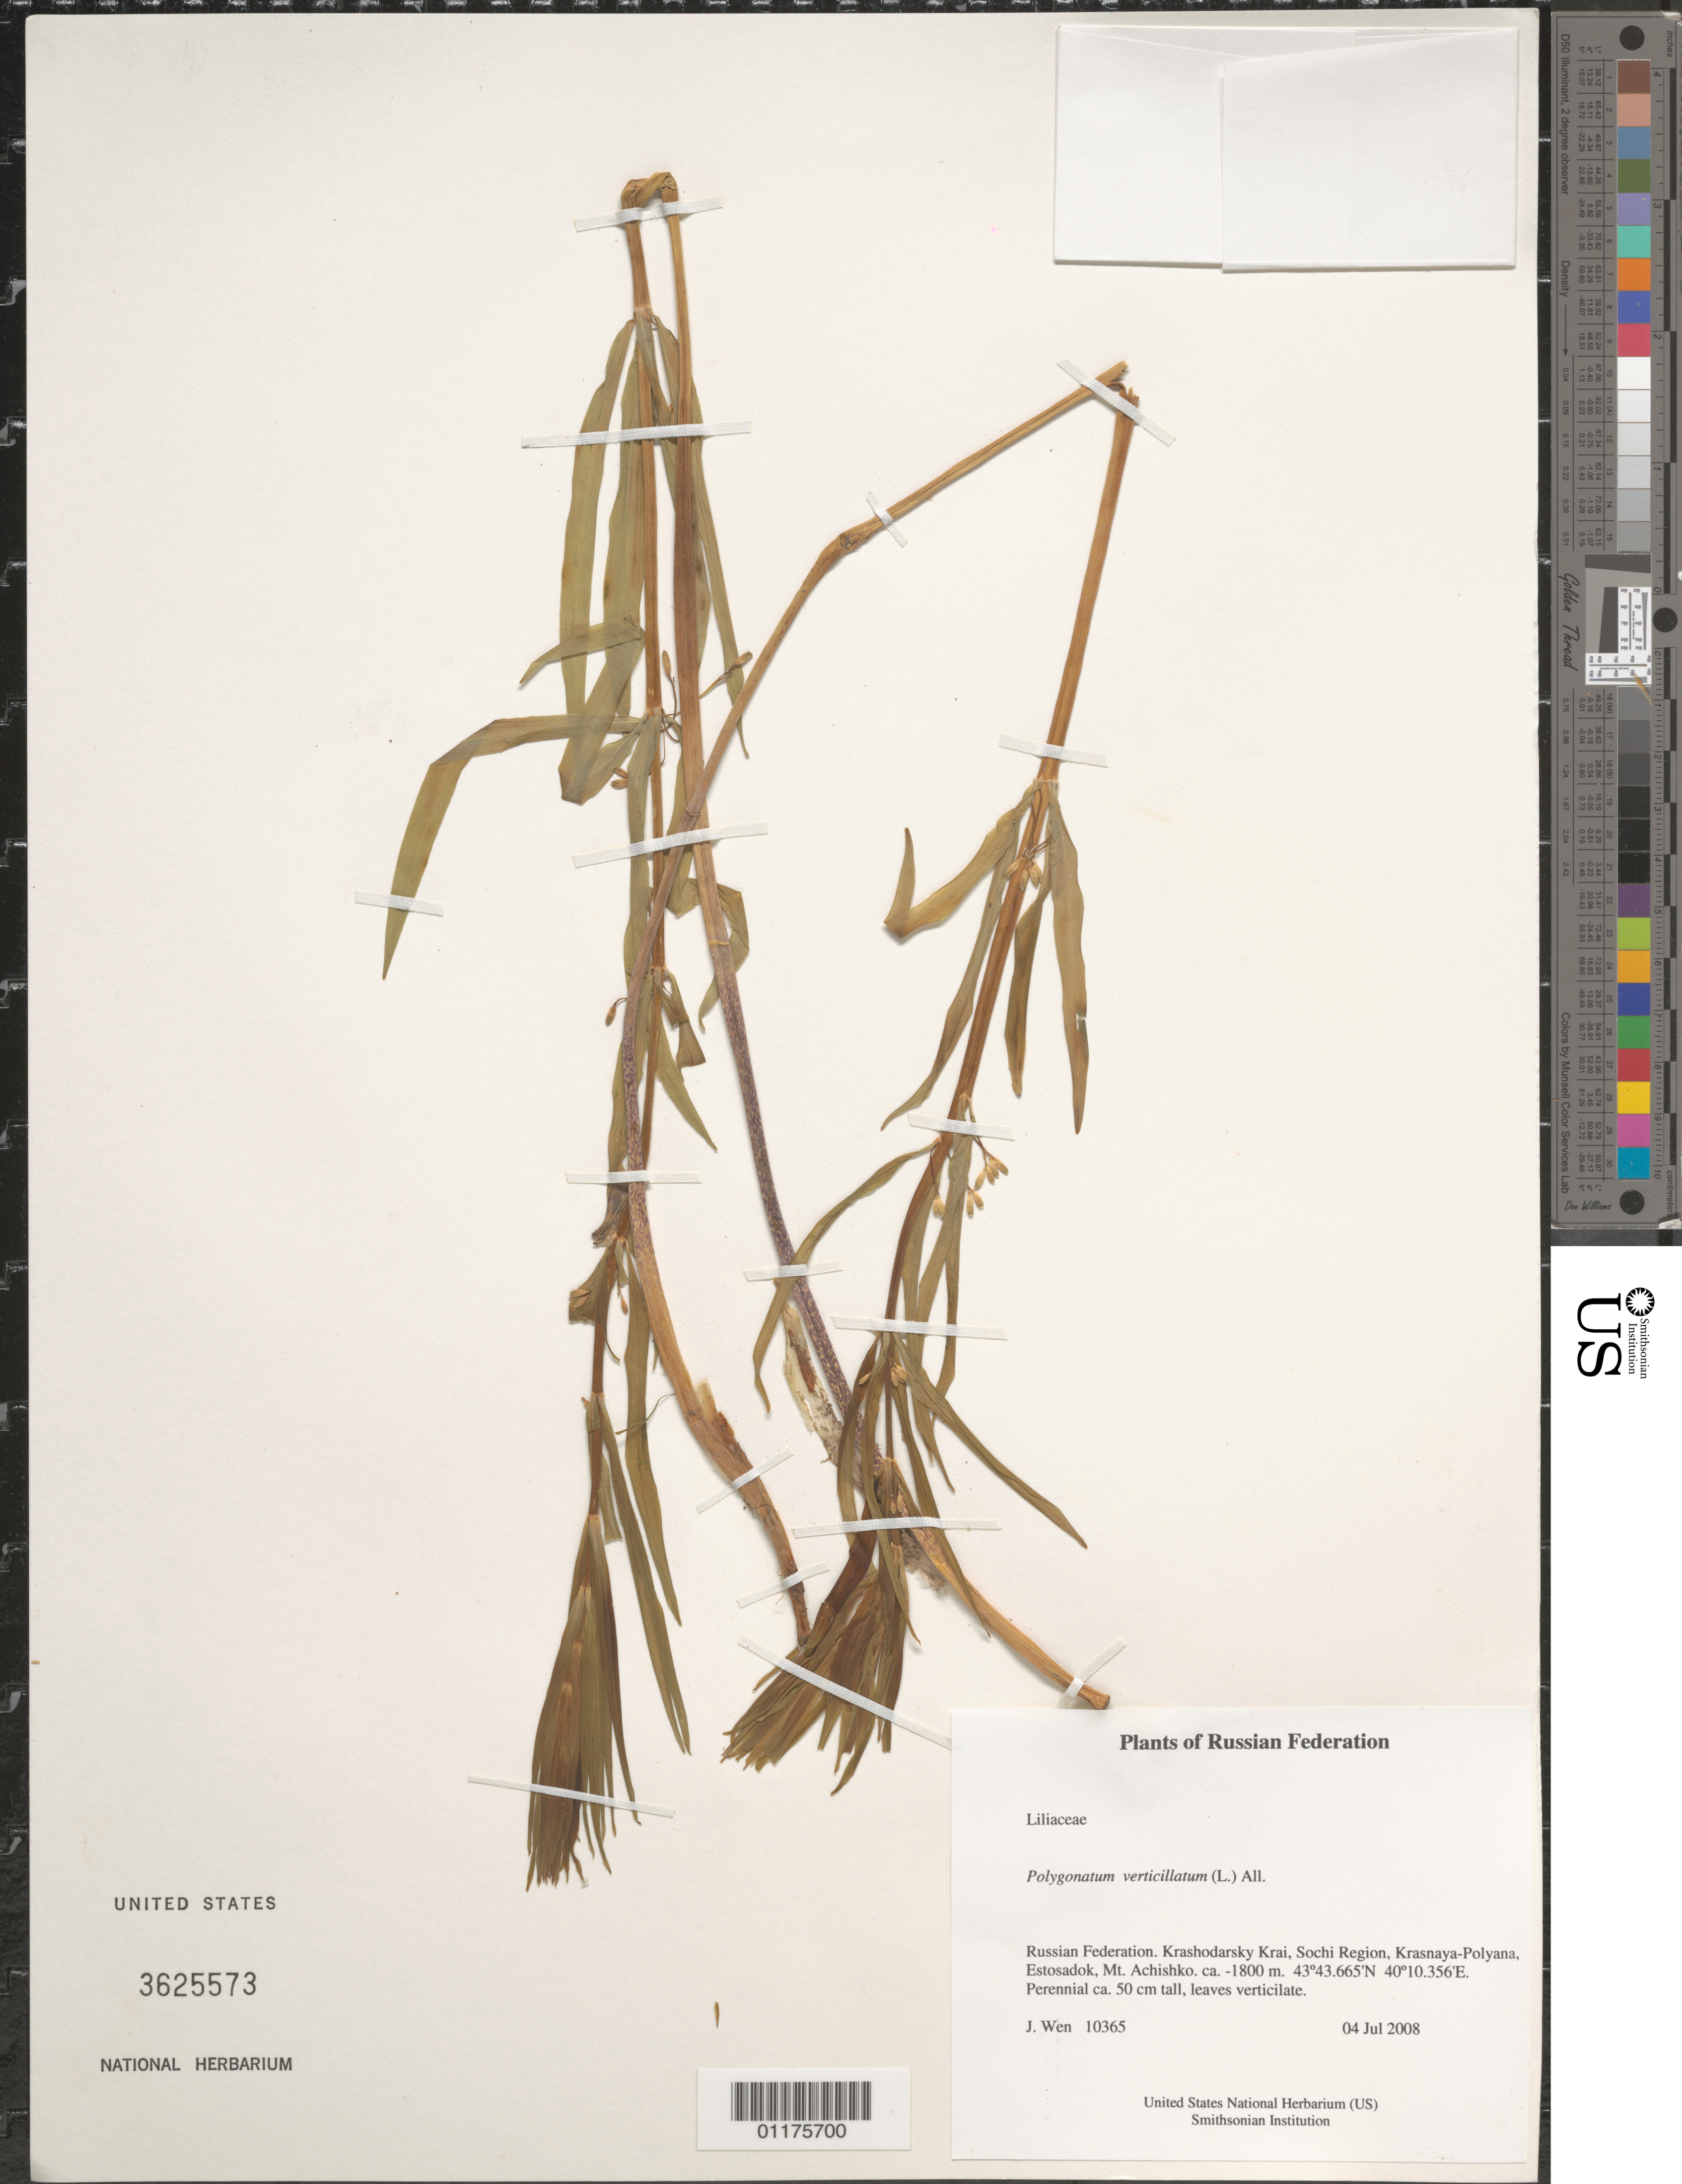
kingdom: Plantae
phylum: Tracheophyta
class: Liliopsida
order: Asparagales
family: Asparagaceae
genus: Polygonatum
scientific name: Polygonatum verticillatum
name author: (L.) All.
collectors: J. Wen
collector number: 10365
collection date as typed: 04 Jul 2008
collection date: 2008-07-04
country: Russian Federation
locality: Krashodarsky Krai, Sochi Region, Krasnaya-Polyana, Estosadok, Mt. Achishko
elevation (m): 1800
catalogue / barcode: US 3625573